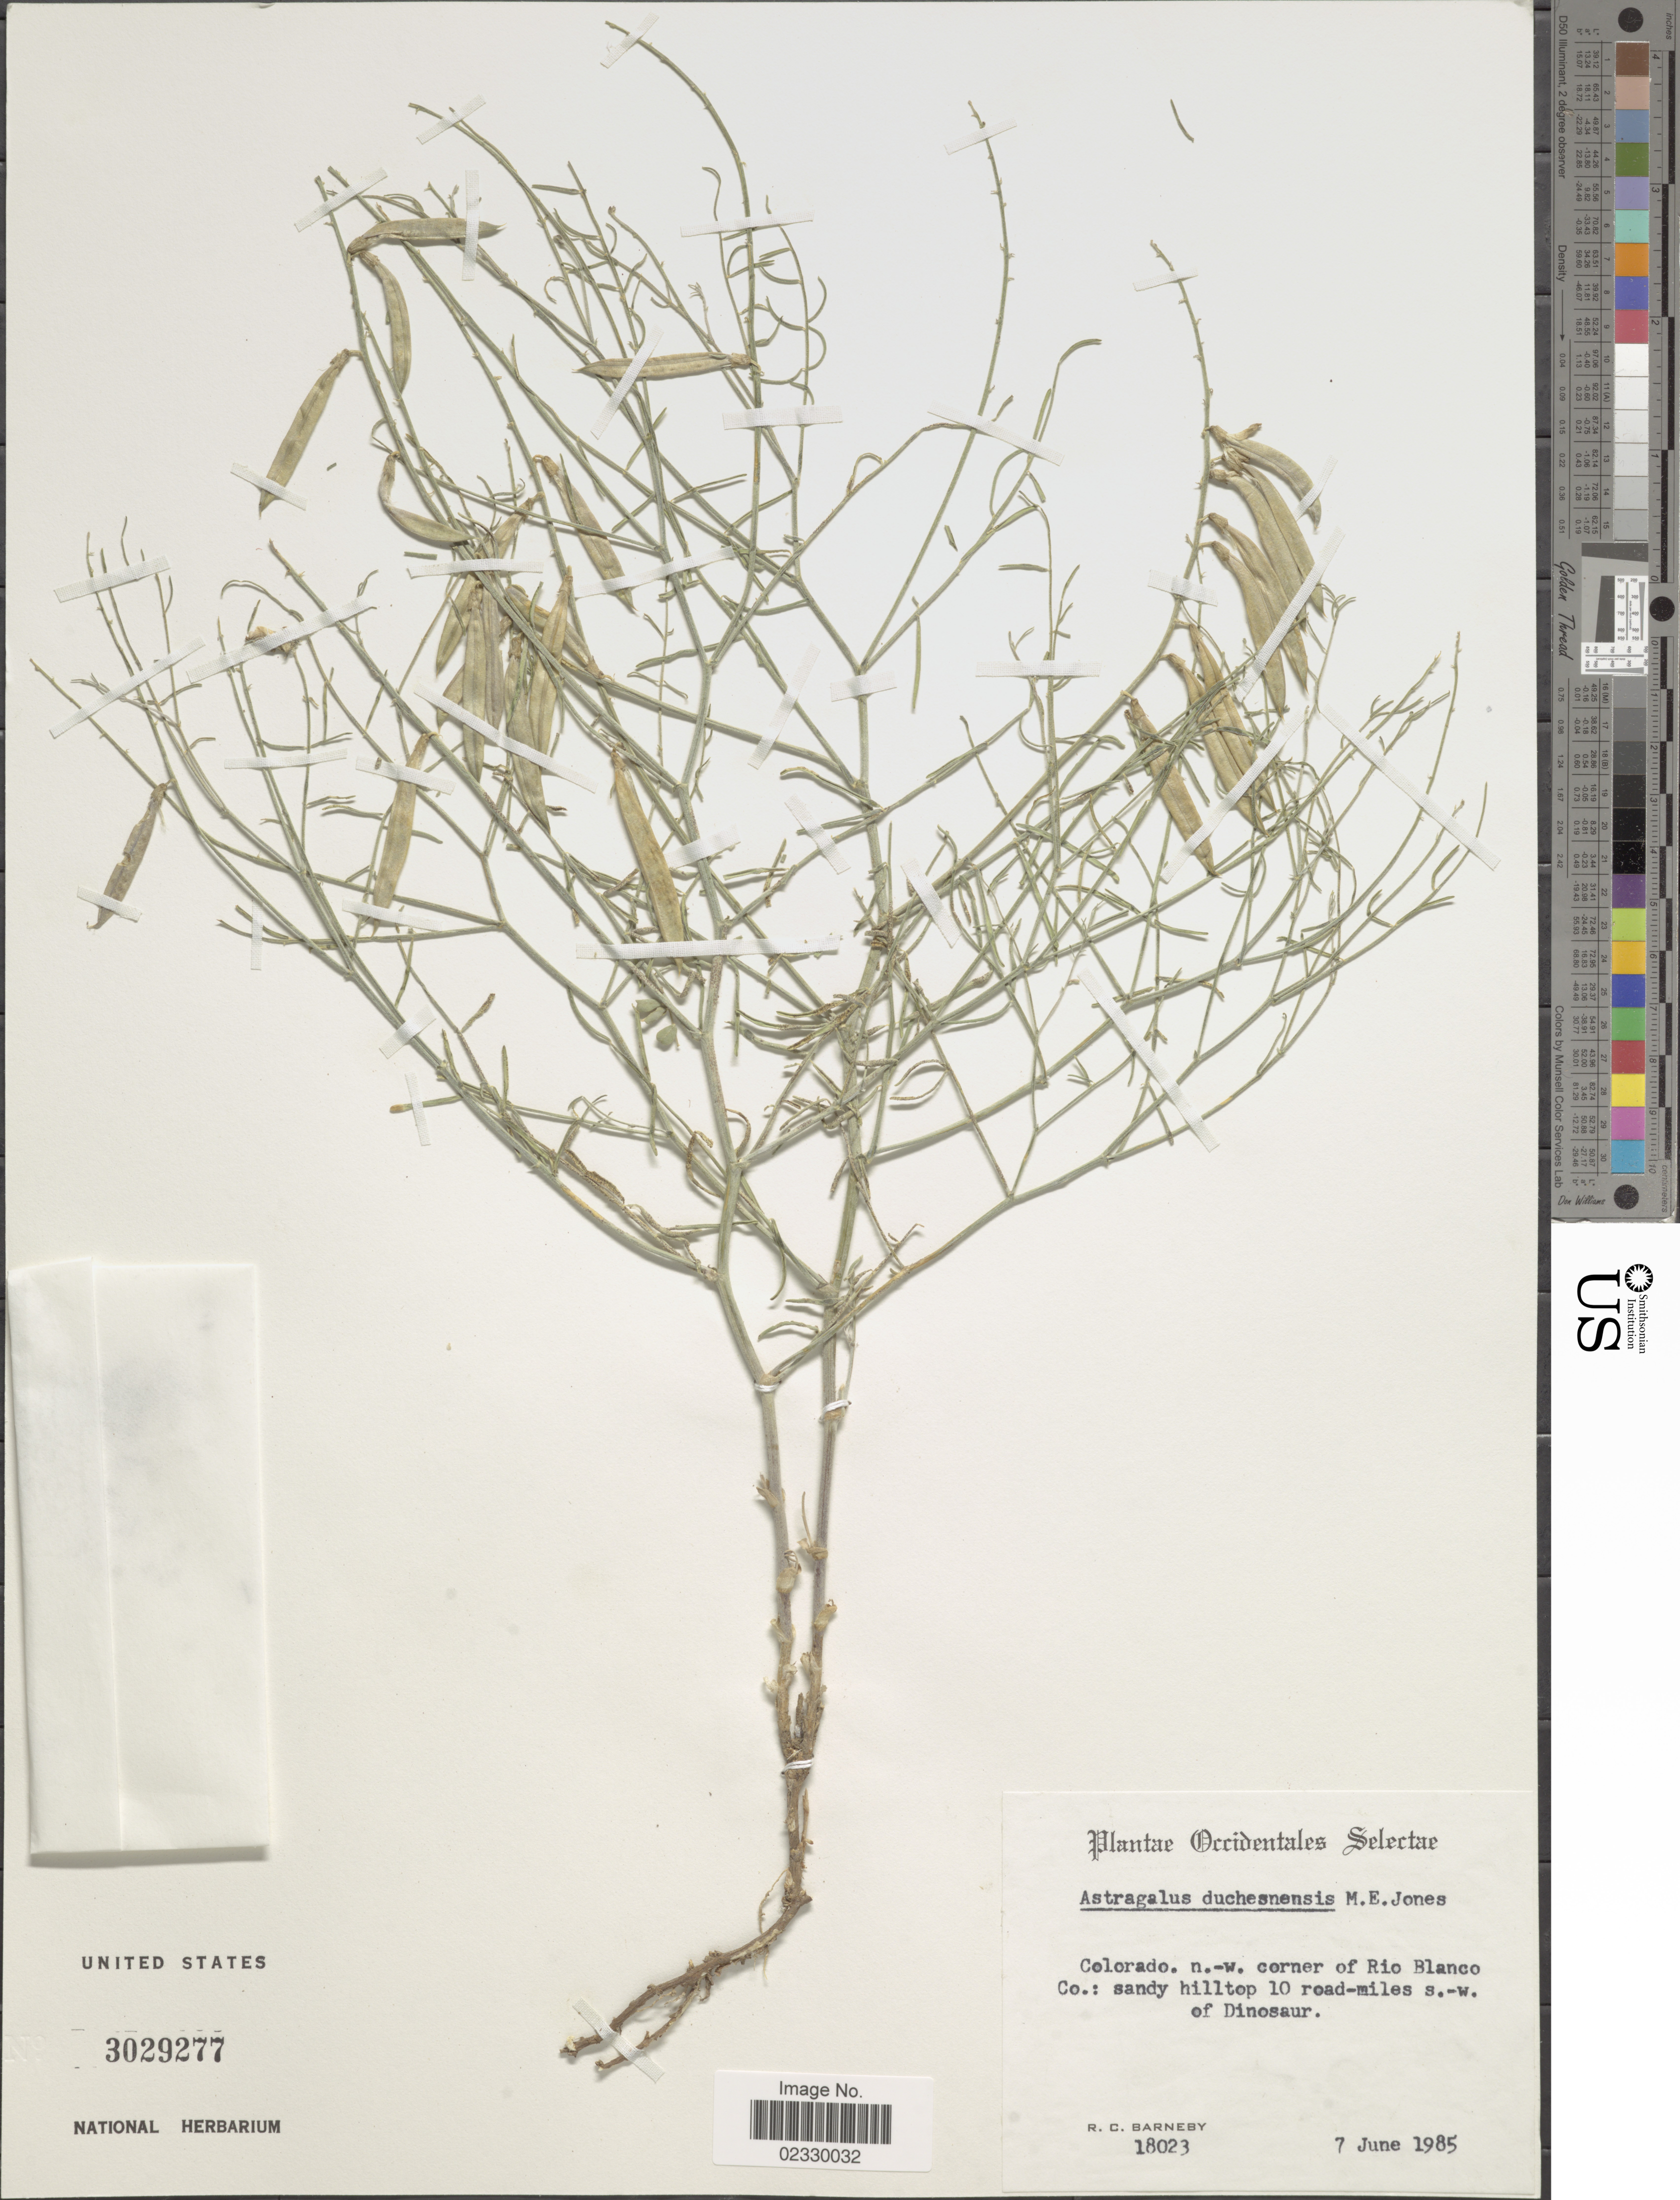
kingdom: Plantae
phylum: Tracheophyta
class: Magnoliopsida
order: Fabales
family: Fabaceae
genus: Astragalus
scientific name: Astragalus cobrensis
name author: A. Gray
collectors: R. C. Barneby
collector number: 18023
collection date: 1985-06-07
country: United States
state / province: Colorado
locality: Colorado. n.- w. corner of Rio Blanco Co.: sandy hillyop 10 road- miles s.- w. of Dinosaur.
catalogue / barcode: US 3029277